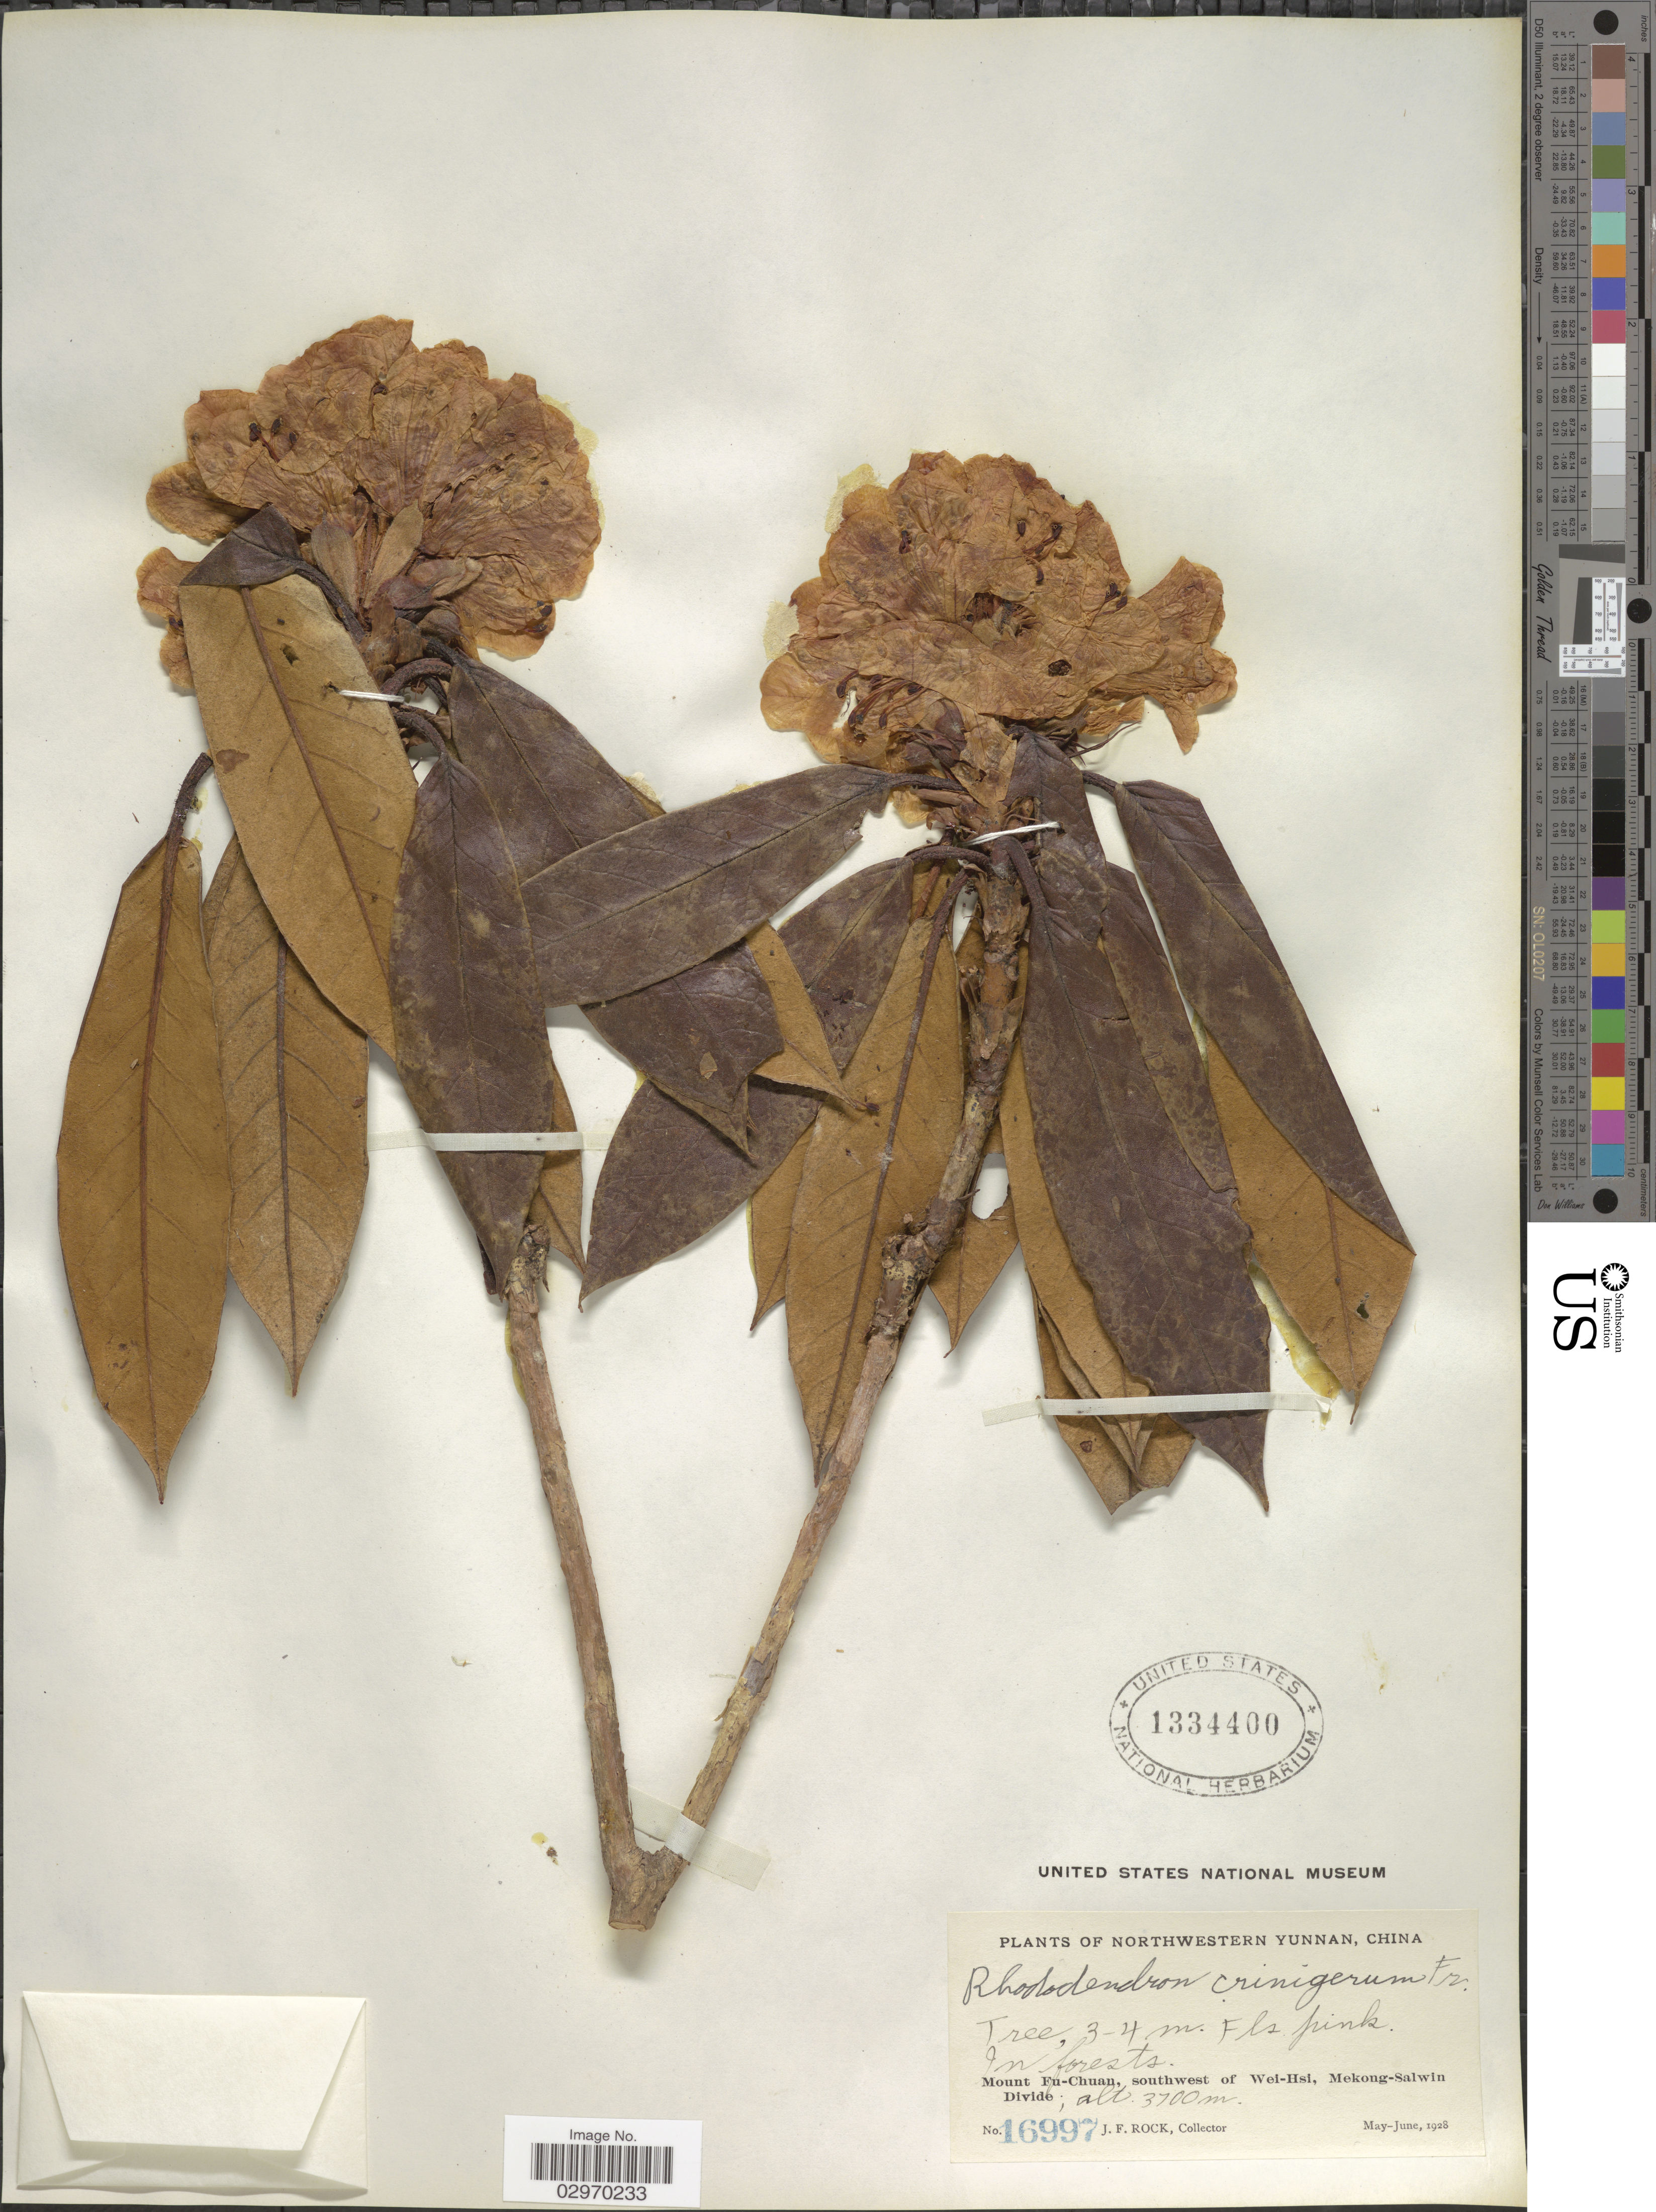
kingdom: Plantae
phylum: Tracheophyta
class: Magnoliopsida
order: Ericales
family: Ericaceae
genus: Rhododendron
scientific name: Rhododendron crinigerum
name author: Franch.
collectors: J. Rock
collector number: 16997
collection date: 1928-05/1928-06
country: China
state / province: Yunnan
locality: Northwestern Yunnan, Mount Fu-Chuan, southwest of Wei-Hsi, Mekong-Salwin Divide.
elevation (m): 3700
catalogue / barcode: US 1334400